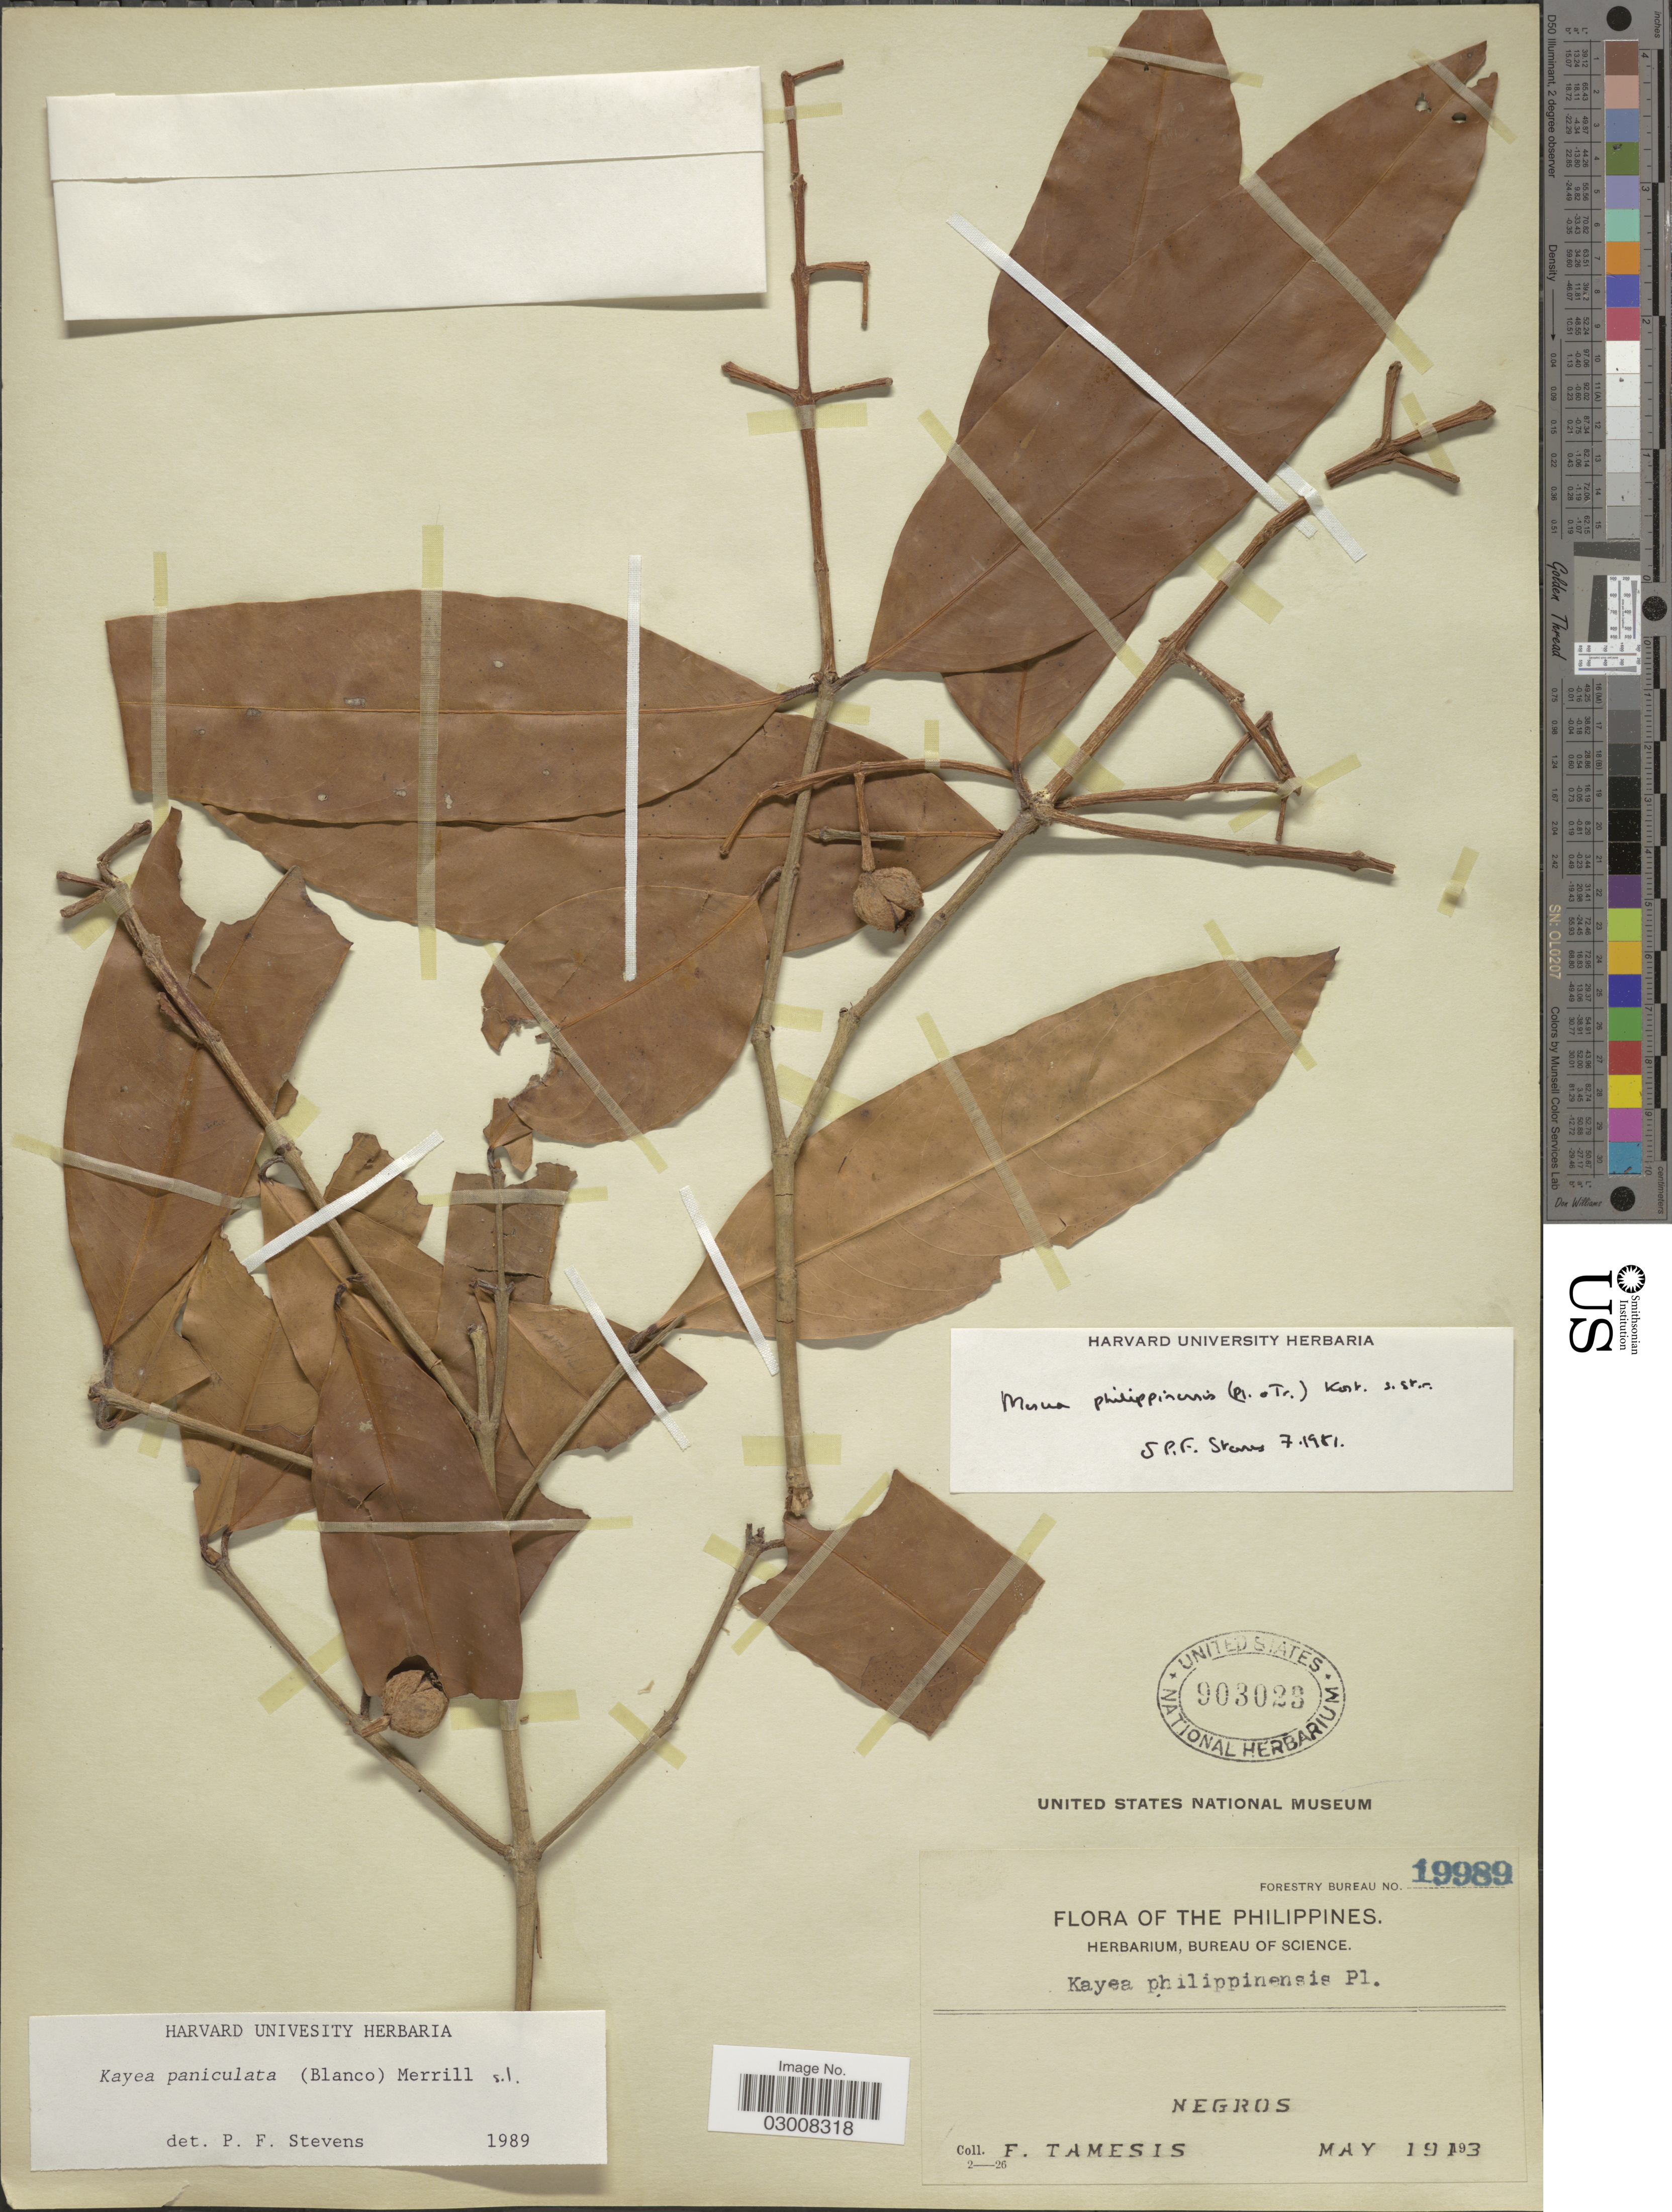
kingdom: Plantae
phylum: Tracheophyta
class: Magnoliopsida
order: Malpighiales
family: Calophyllaceae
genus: Kayea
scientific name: Kayea paniculata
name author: (Blanco) Merr.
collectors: F. Tamesis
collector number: Forestry Bureau 21967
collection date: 1914-05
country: Philippines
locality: Negros.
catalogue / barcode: US 903023